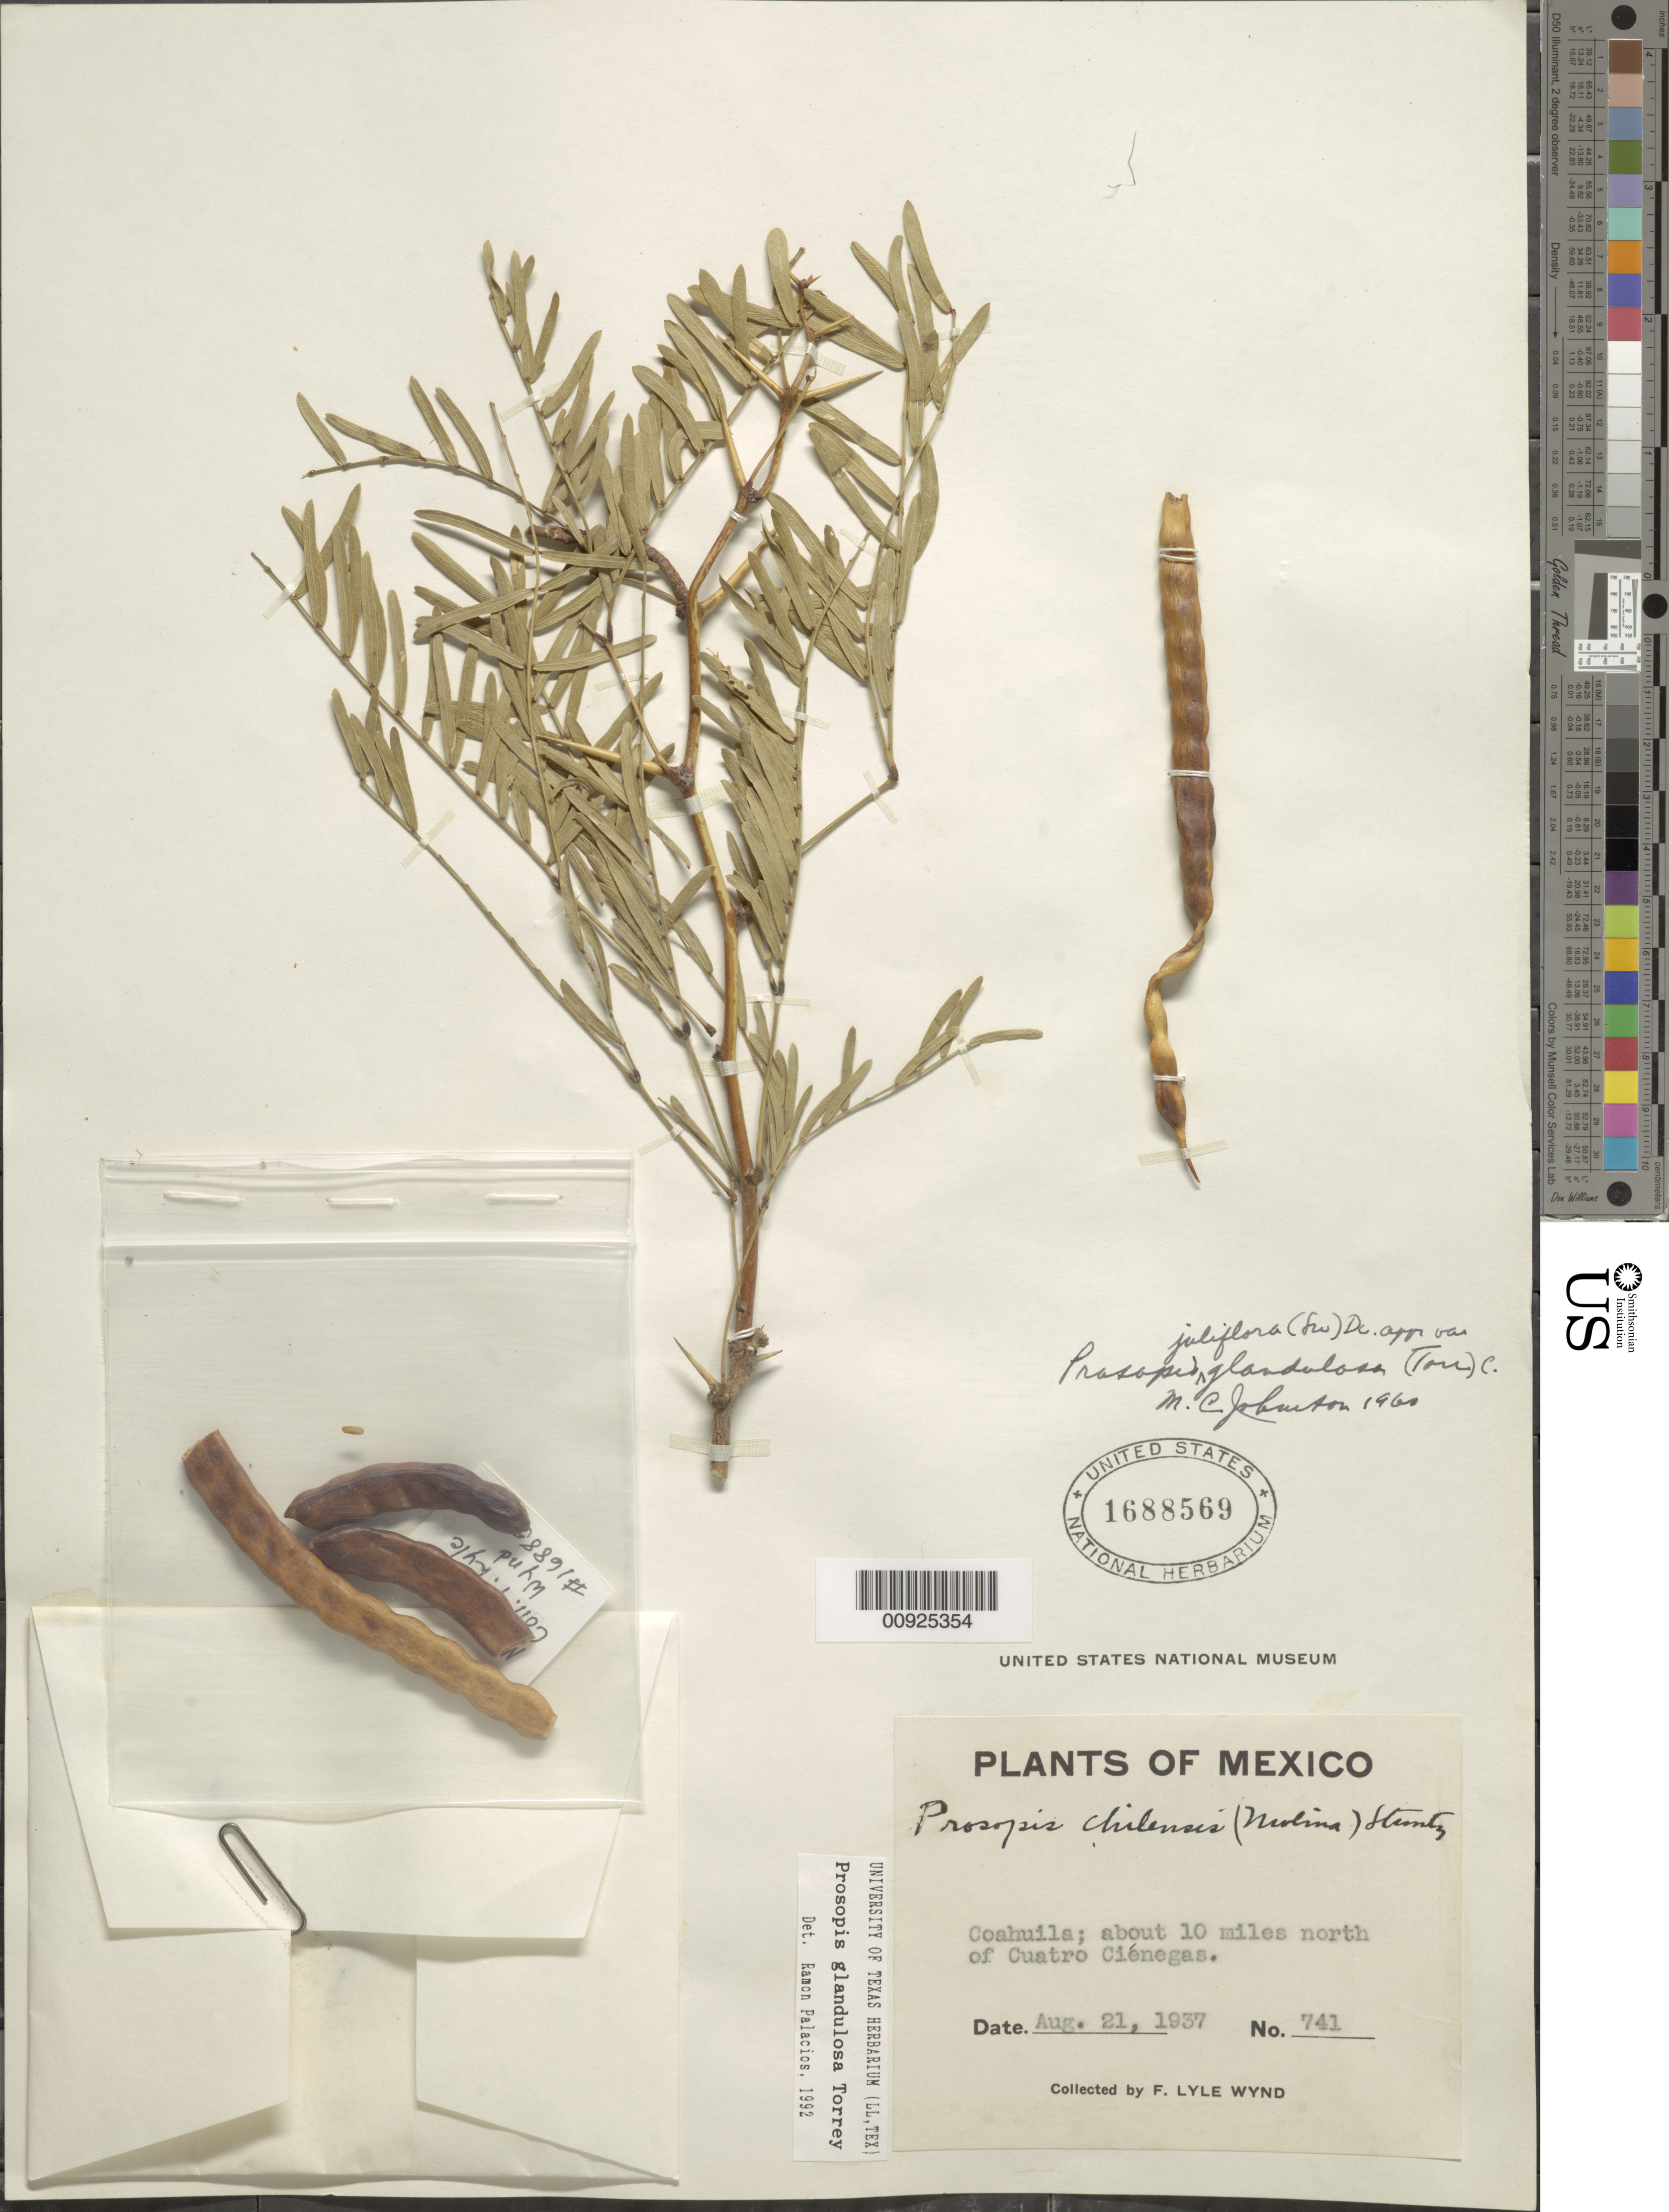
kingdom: Plantae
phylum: Tracheophyta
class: Magnoliopsida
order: Fabales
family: Fabaceae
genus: Neltuma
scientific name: Neltuma glandulosa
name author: (Torr.) Britton & Rose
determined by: Strong, Mark T., (BOT), Smithsonian Institution - National Museum of Natural History (UNITED STATES)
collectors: F. L. Wynd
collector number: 741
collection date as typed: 21 Aug 1937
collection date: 1937-08-21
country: Mexico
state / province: Coahuila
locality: Coahuila: about 10 miles north of Cuatro Ciénegas.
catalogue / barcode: US 1688569